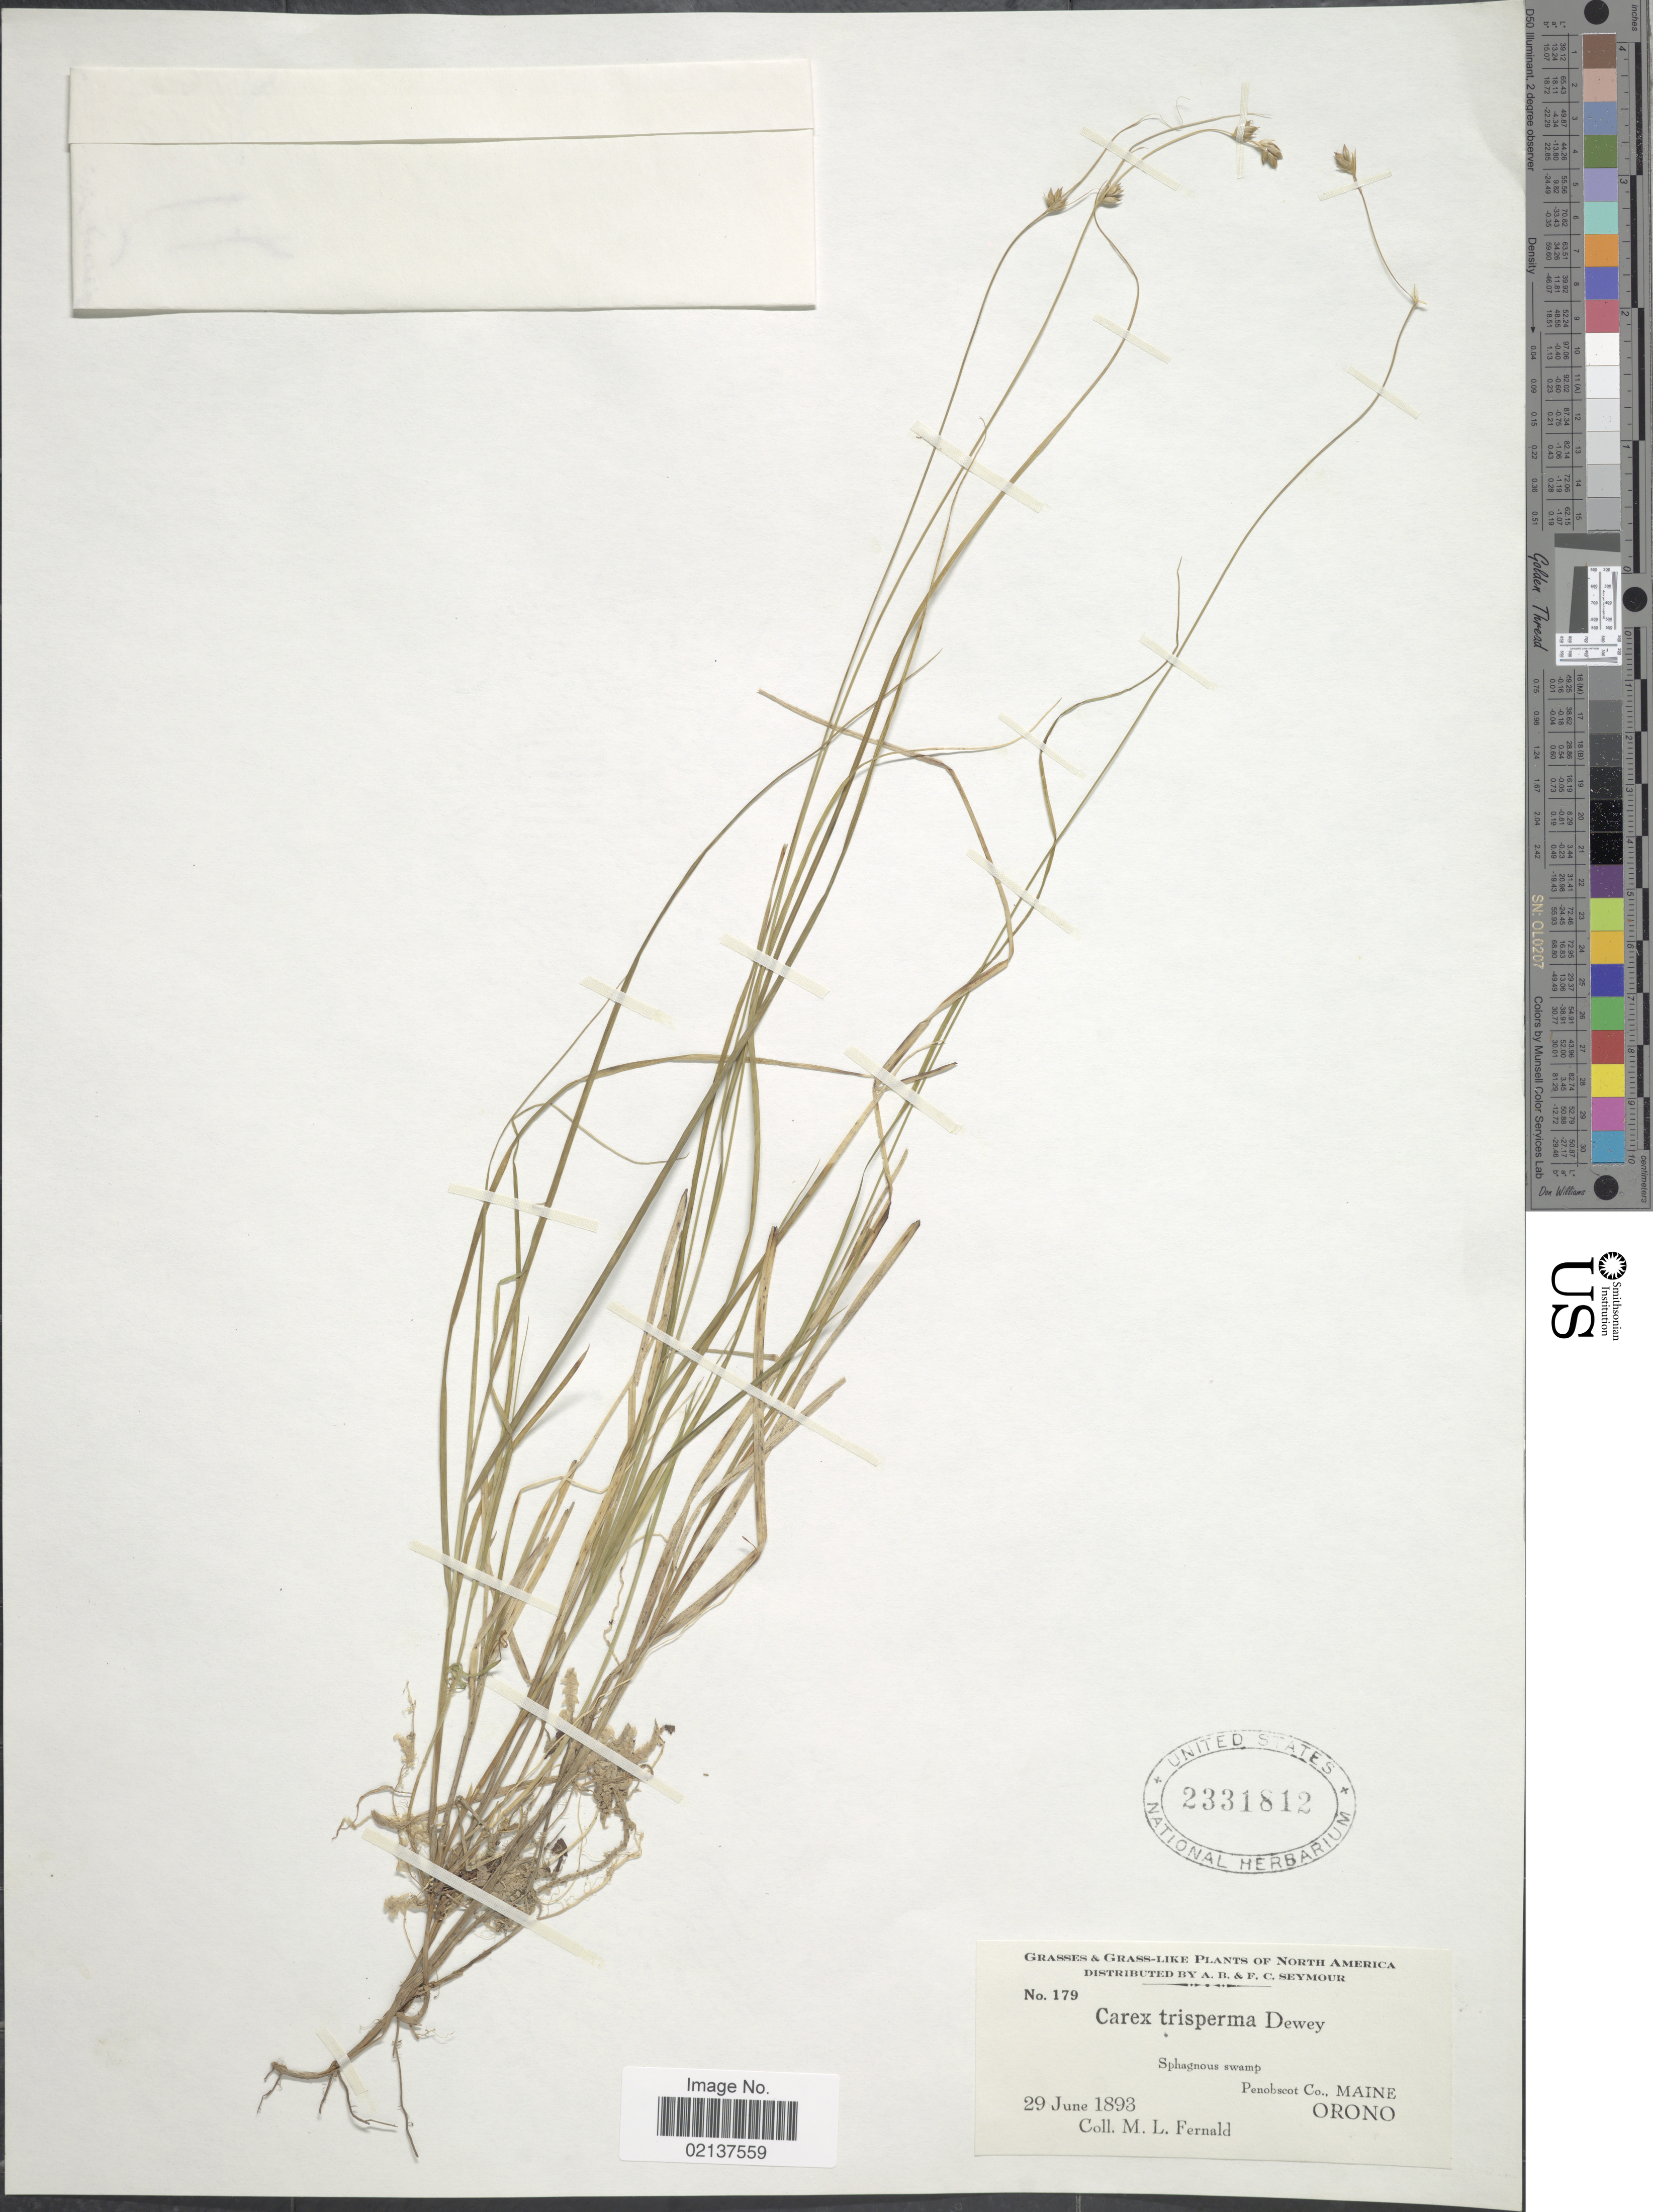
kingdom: Plantae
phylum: Tracheophyta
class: Liliopsida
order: Poales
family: Cyperaceae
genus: Carex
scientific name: Carex trisperma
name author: Dewey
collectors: M. L. Fernald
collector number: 179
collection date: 1893-06-29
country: United States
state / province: Maine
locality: Penobscot Co, Orono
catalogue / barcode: US 2331812